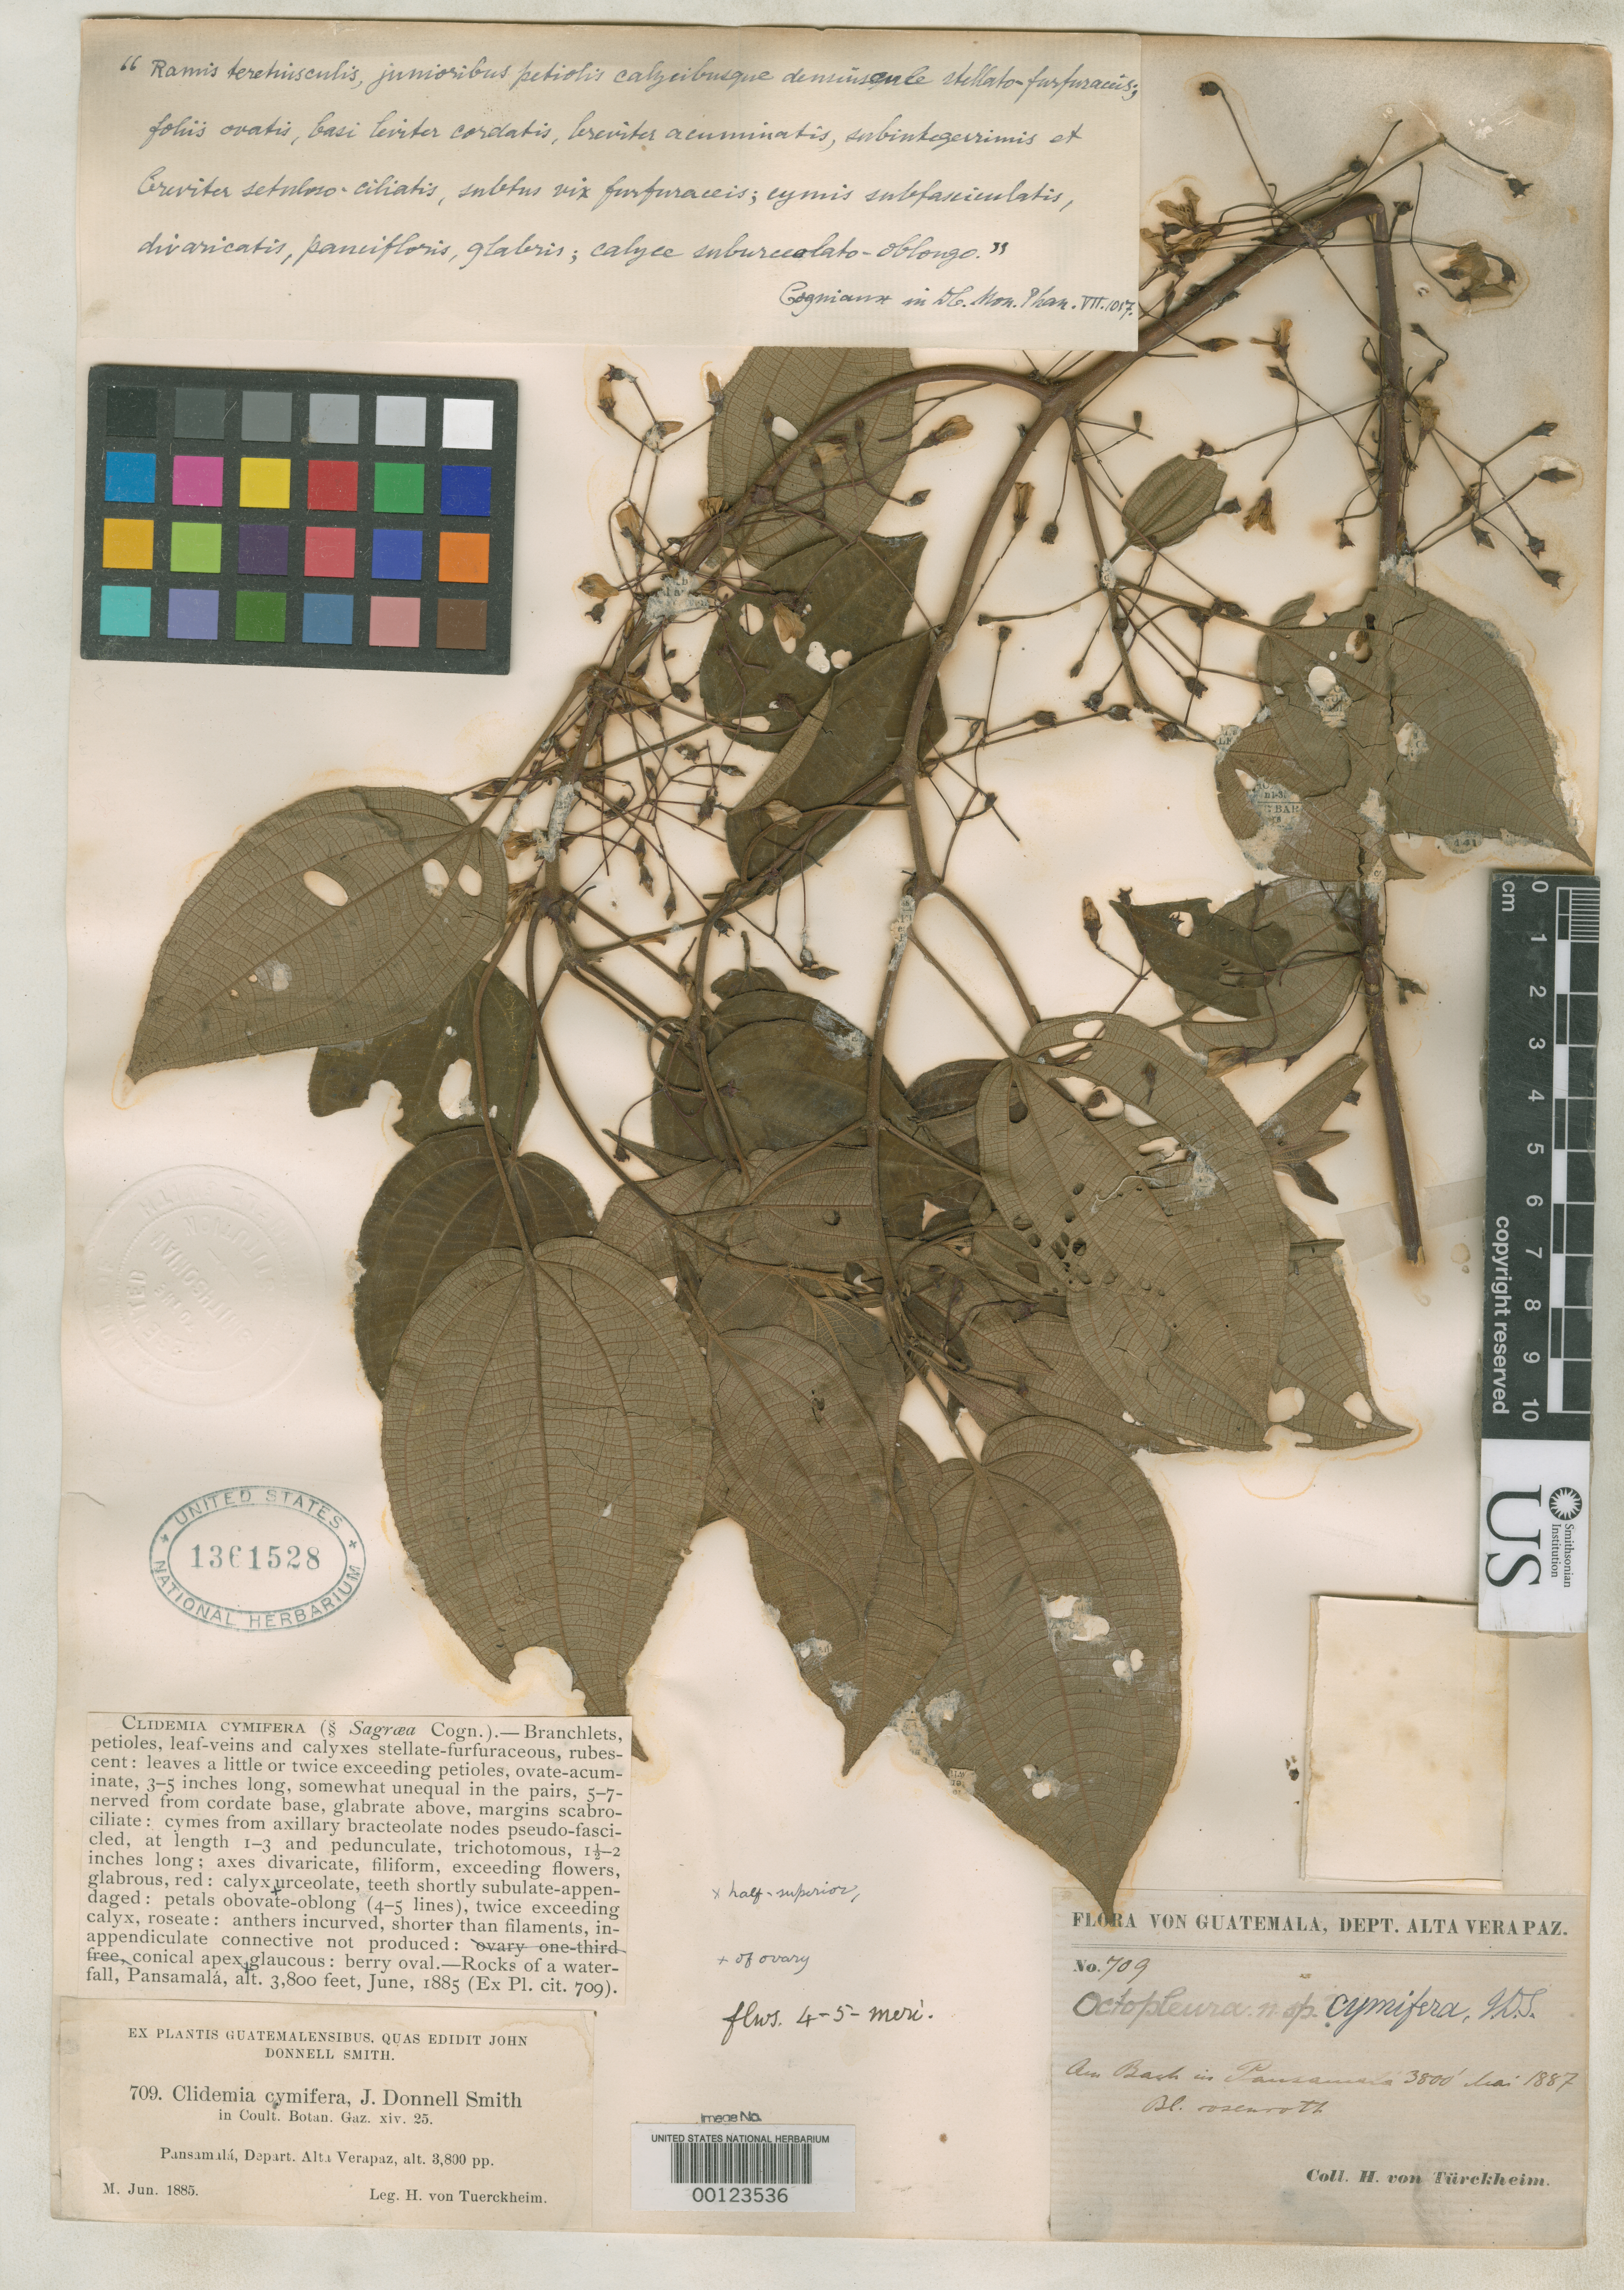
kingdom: Plantae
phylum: Tracheophyta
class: Magnoliopsida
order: Myrtales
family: Melastomataceae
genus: Clidemia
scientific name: Clidemia cymifera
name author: Donn. Sm.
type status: Type Collection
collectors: H. von Türckheim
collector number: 709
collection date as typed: Jun 1885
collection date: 1885-06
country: Guatemala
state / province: Alta Verapaz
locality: Pansamalá.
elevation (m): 1158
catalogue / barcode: US 1361528